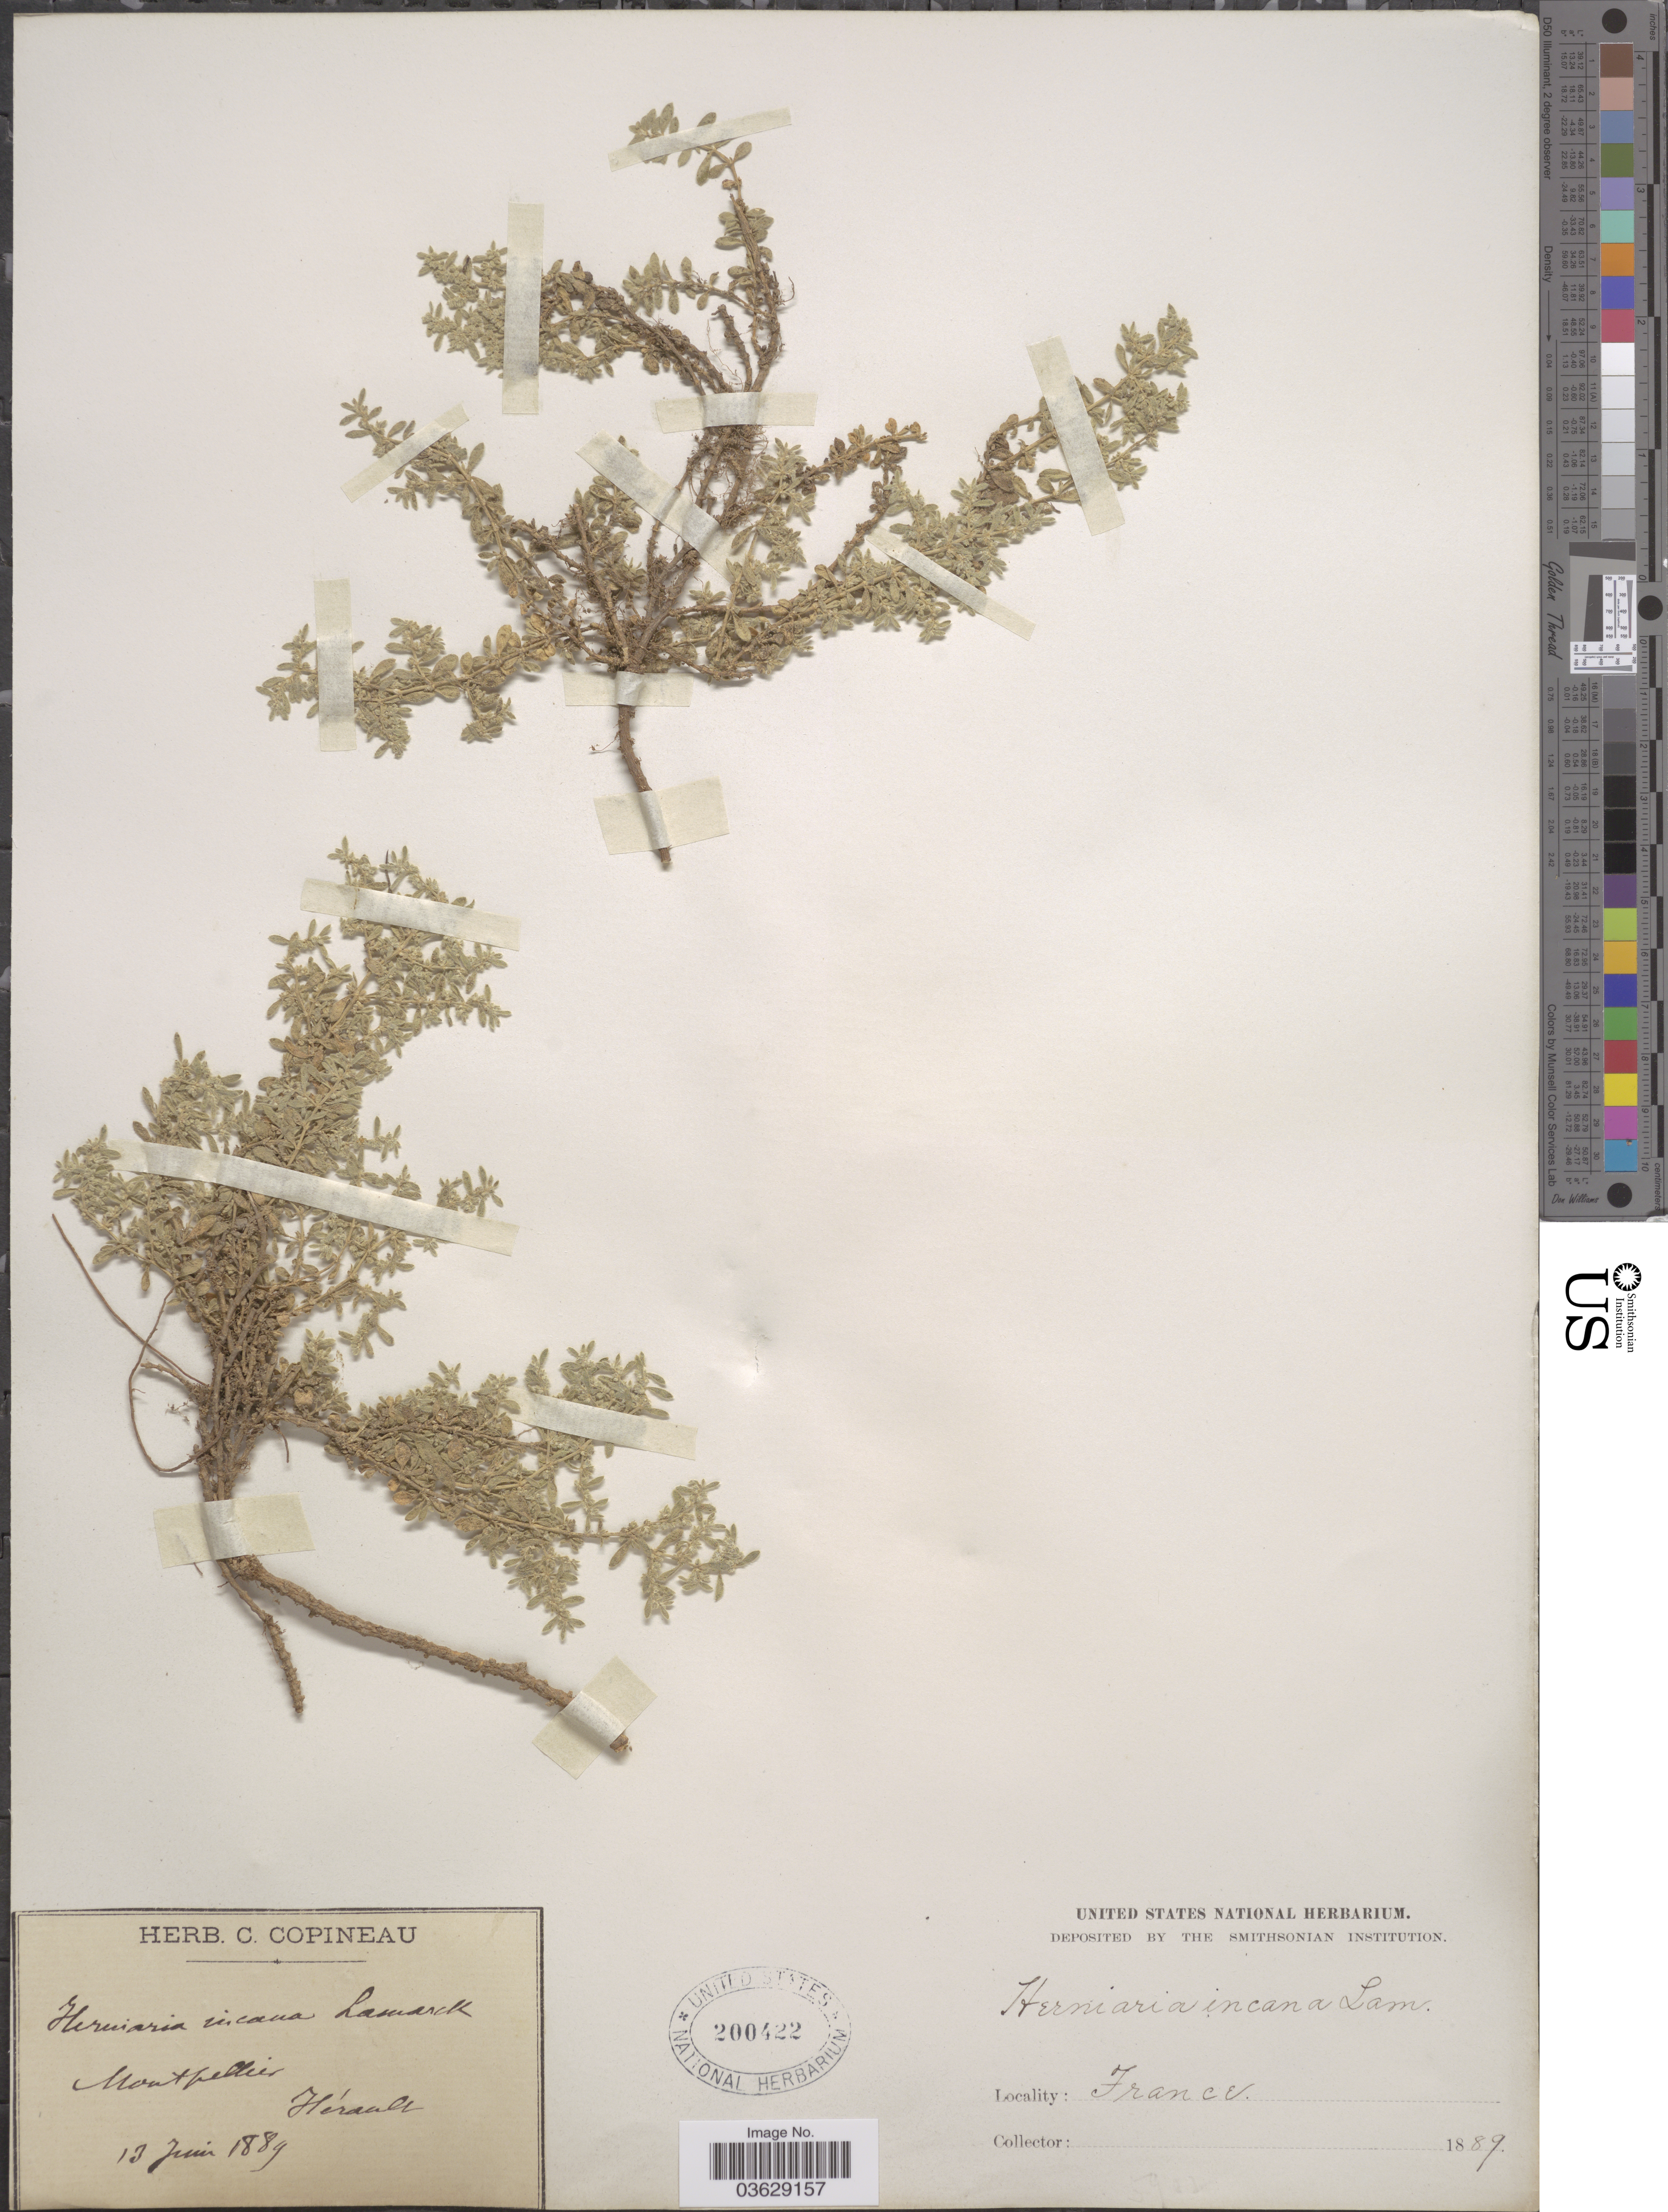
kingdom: Plantae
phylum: Tracheophyta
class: Magnoliopsida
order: Caryophyllales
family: Caryophyllaceae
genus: Herniaria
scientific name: Herniaria incana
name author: Lam.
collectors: ex herb. C. Copineau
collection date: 1889-06-13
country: France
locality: Montpellier. Hérault.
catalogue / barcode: US 200422